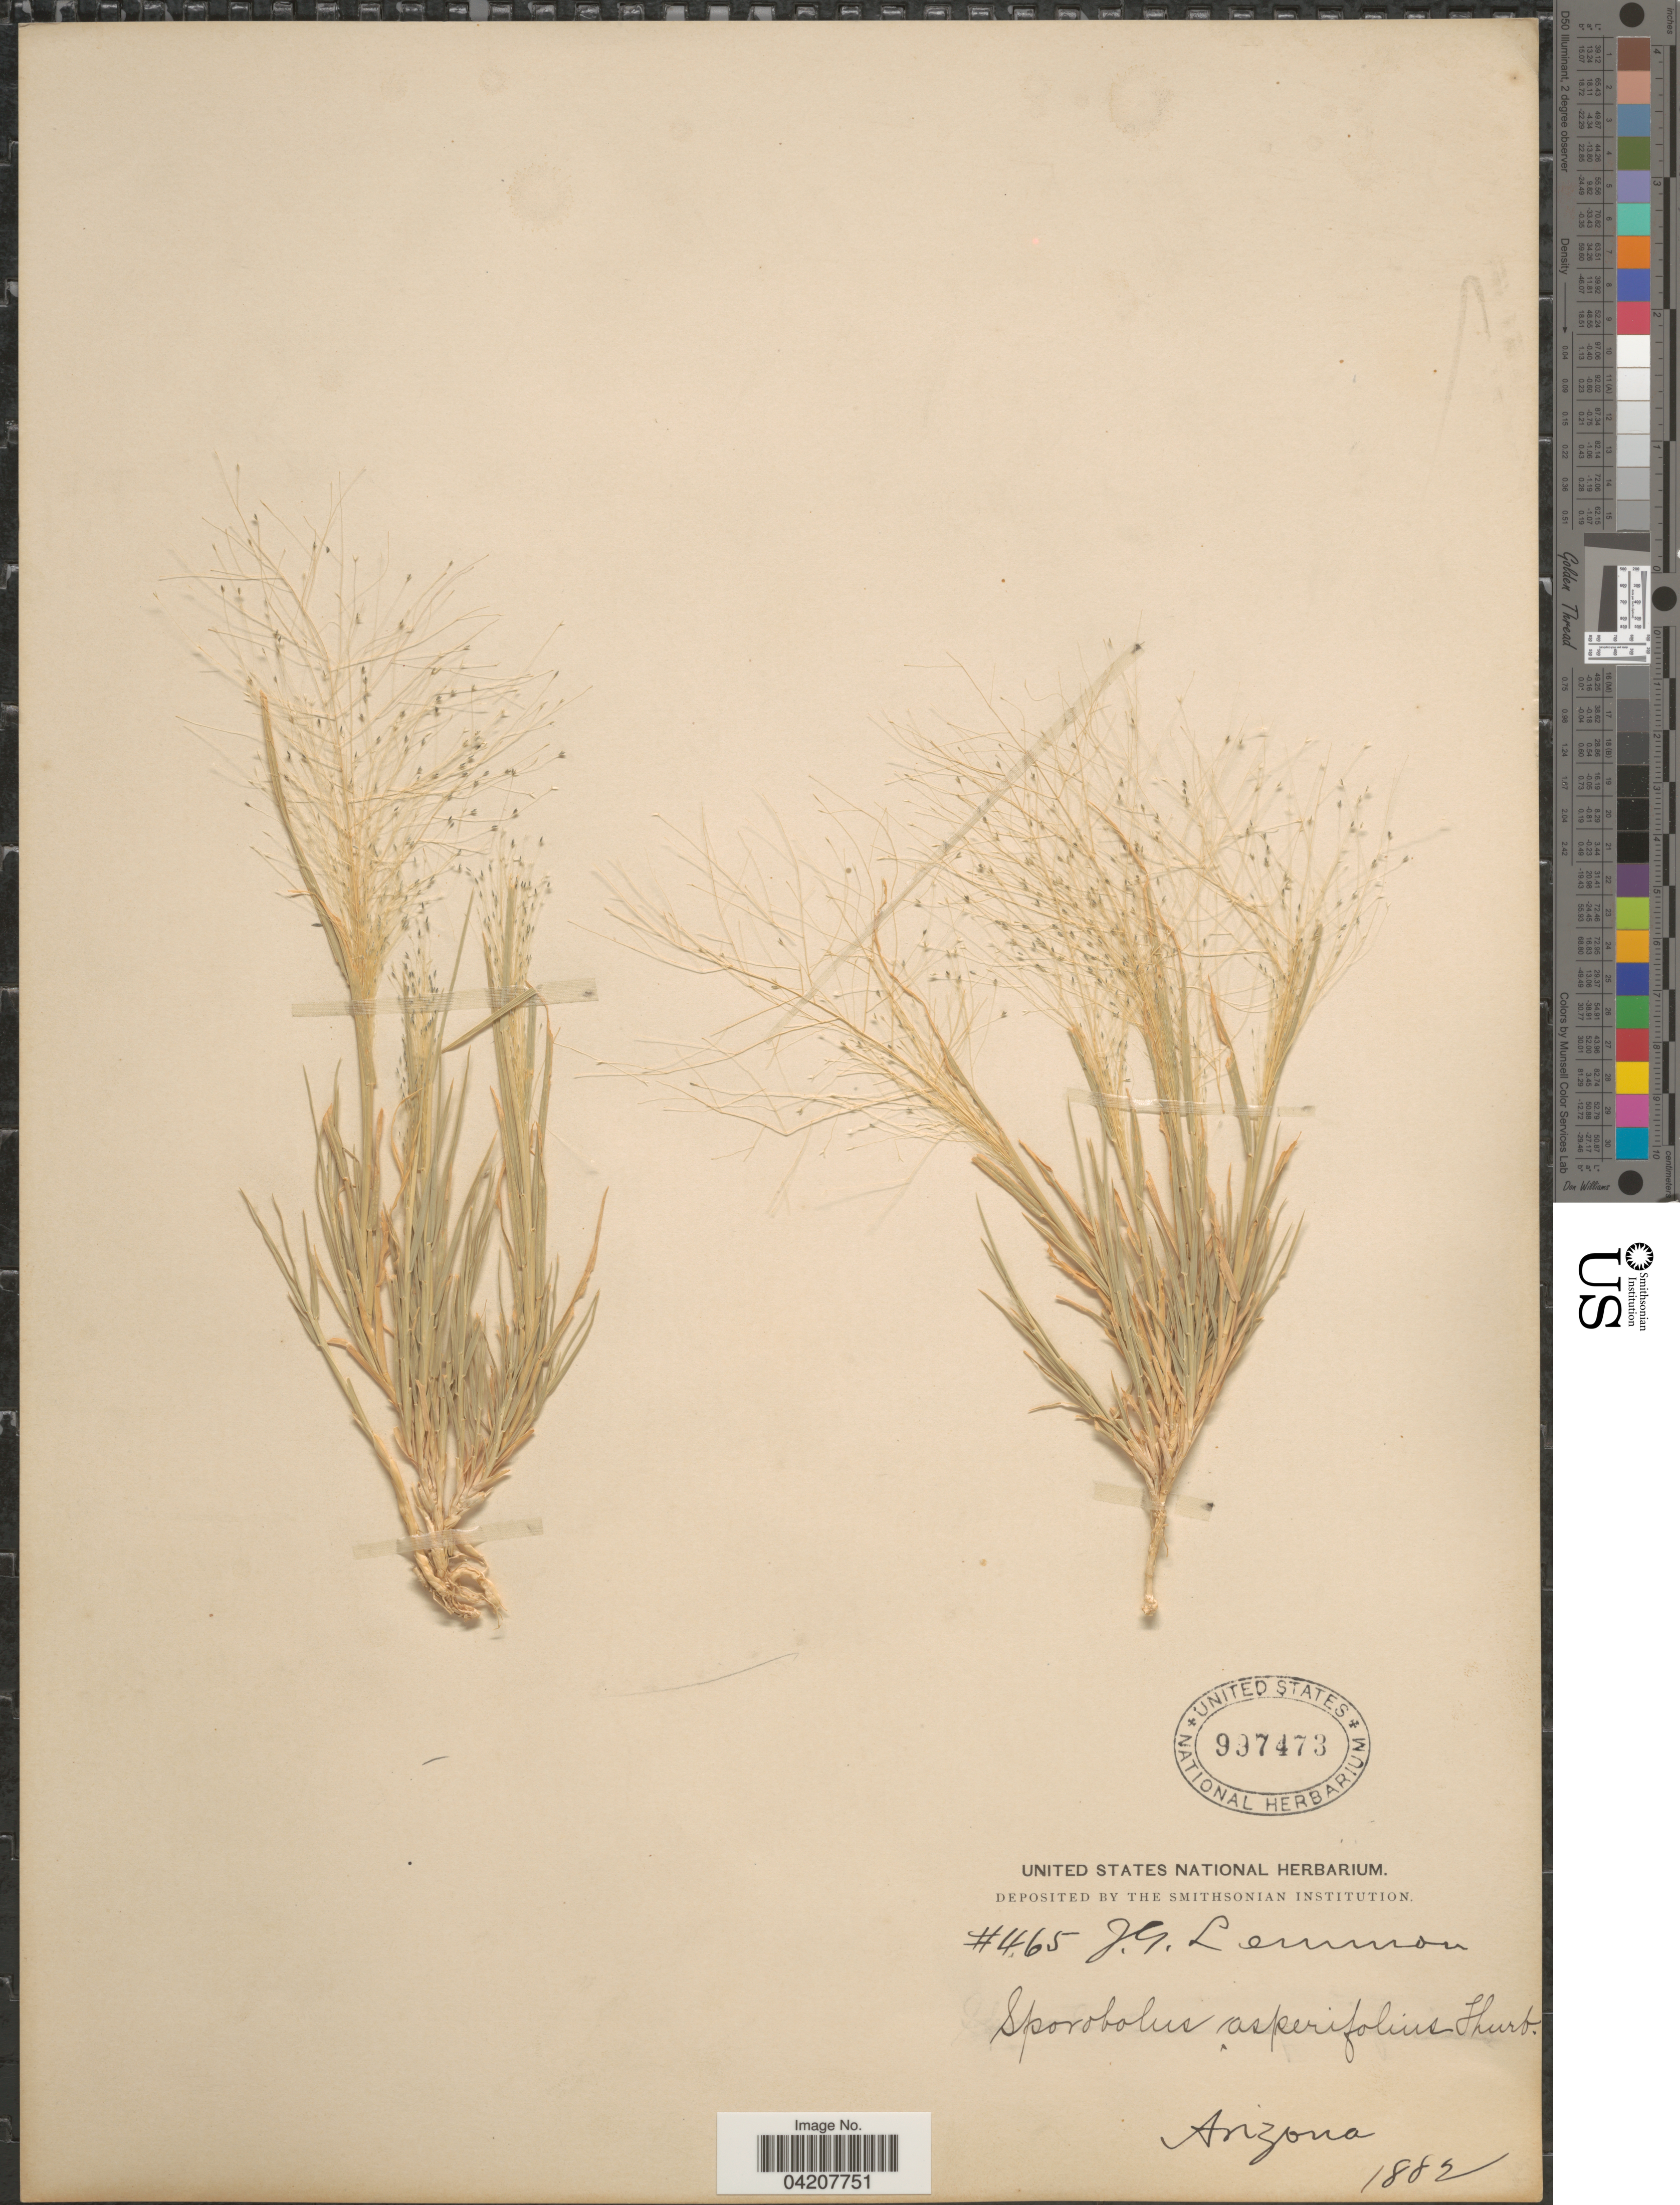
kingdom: Plantae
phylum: Tracheophyta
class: Liliopsida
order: Poales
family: Poaceae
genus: Muhlenbergia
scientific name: Muhlenbergia asperifolia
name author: (Nees & Meyen ex Trin.) Parodi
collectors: J. Lemmon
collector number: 465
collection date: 1882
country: United States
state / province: Arizona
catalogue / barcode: US 997473